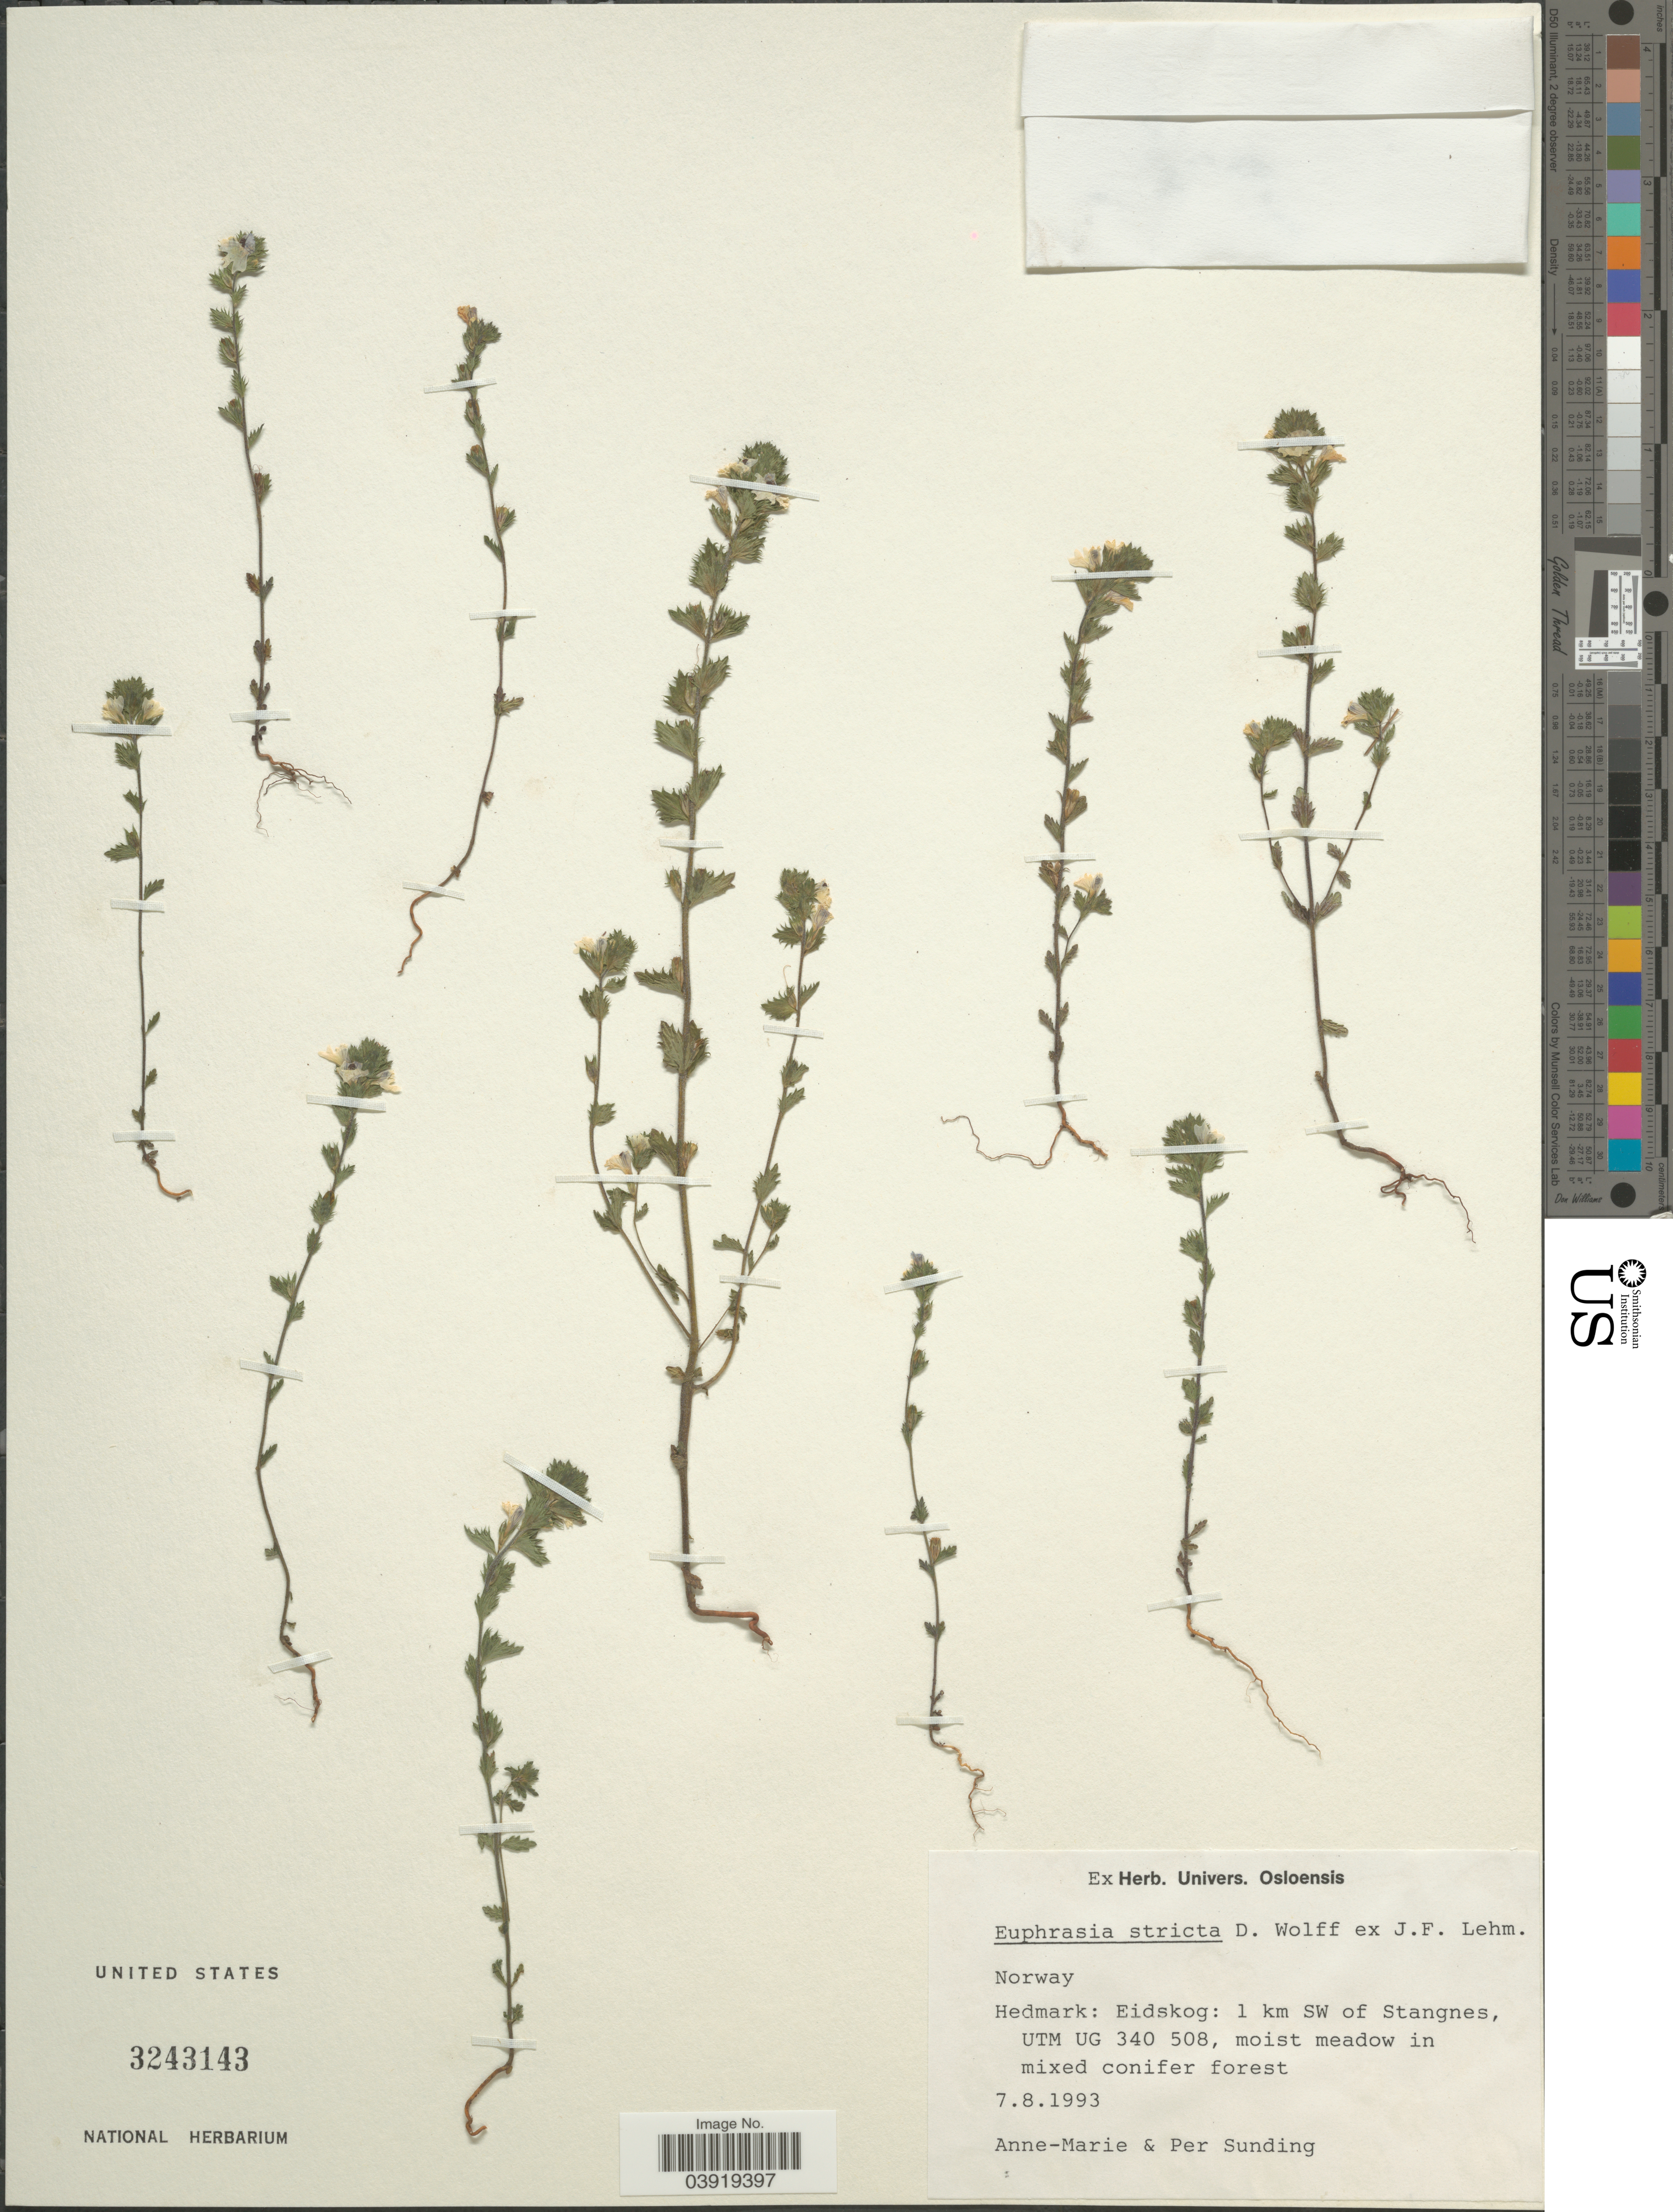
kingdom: Plantae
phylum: Tracheophyta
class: Magnoliopsida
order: Lamiales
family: Orobanchaceae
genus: Euphrasia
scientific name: Euphrasia stricta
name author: Kunth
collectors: Anne-Marie & P. O. Sunding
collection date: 1993-08-07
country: Norway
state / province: Hedmark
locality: Eidskog: 1 km SW of Stangnes, UTM UG 340 508.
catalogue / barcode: US 3243143